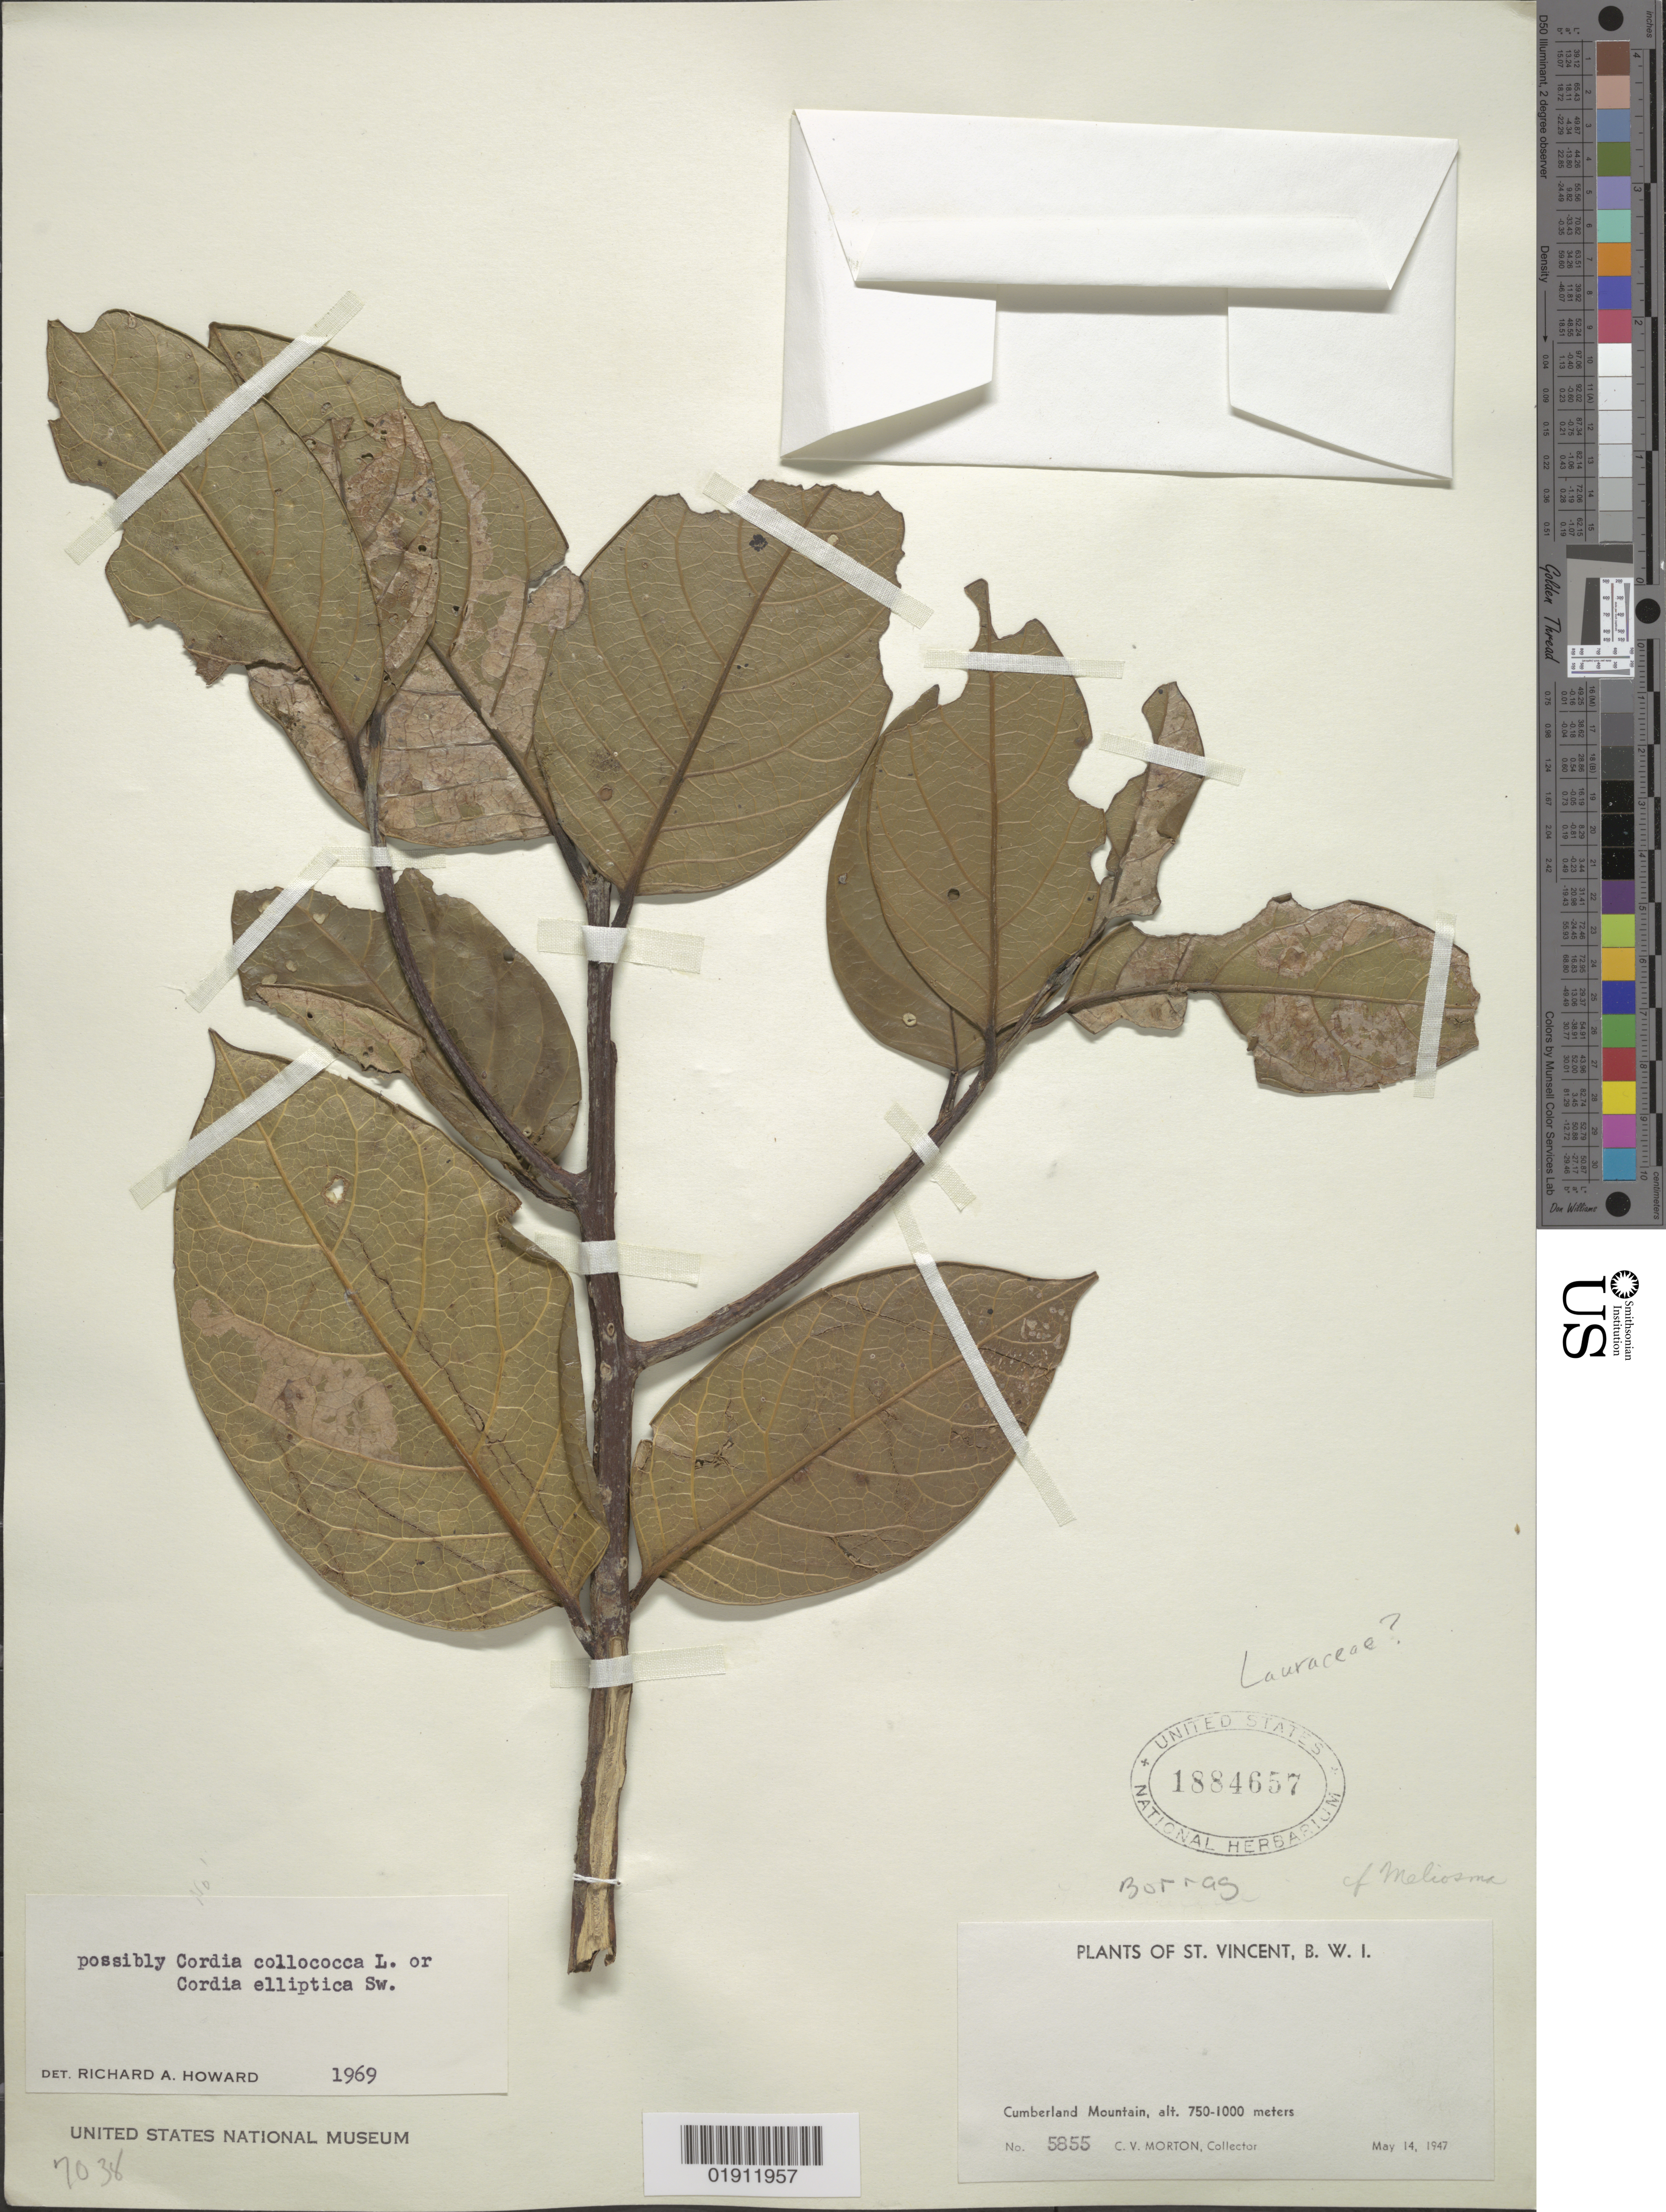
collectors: C. V. Morton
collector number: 5855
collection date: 1947-05-14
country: St. Vincent - Grenadines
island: St. Vincent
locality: Cumberland Mountain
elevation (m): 750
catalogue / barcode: US 1884657